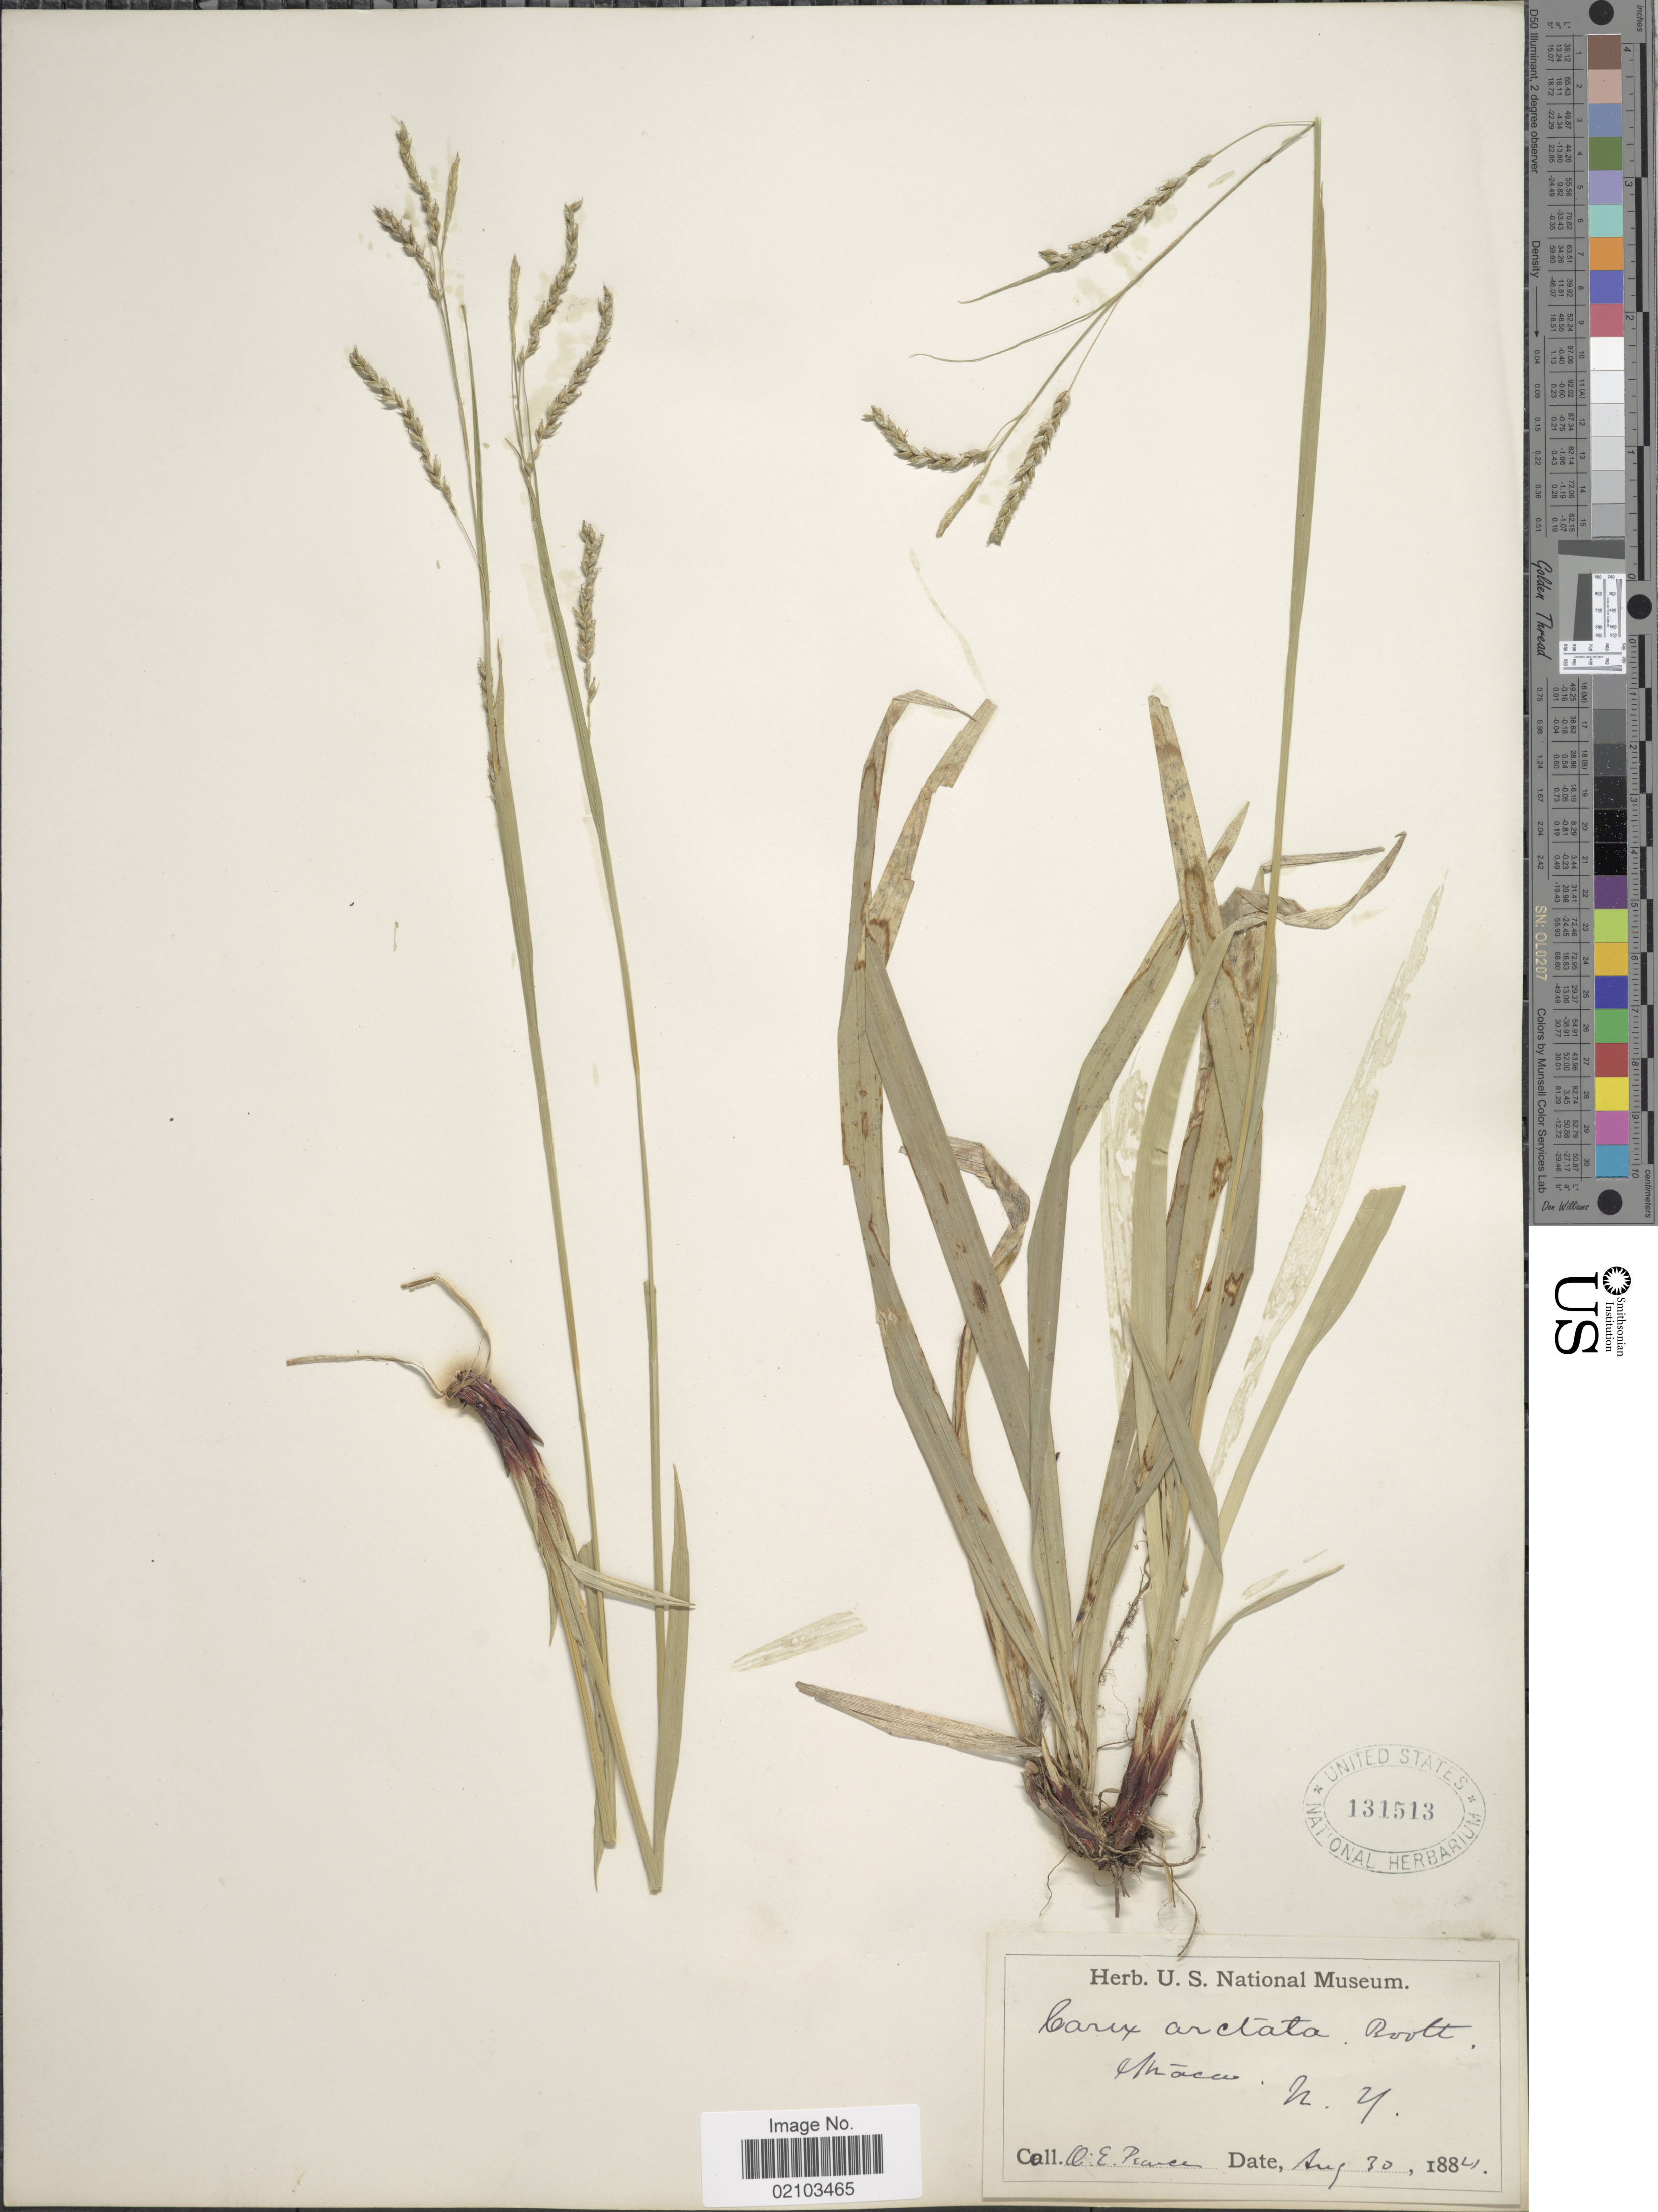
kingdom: Plantae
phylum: Tracheophyta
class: Liliopsida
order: Poales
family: Cyperaceae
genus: Carex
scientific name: Carex arctata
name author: Boott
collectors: O. E. Pearce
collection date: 1884-08-30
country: United States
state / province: New York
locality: Ithaca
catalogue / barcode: US 131513